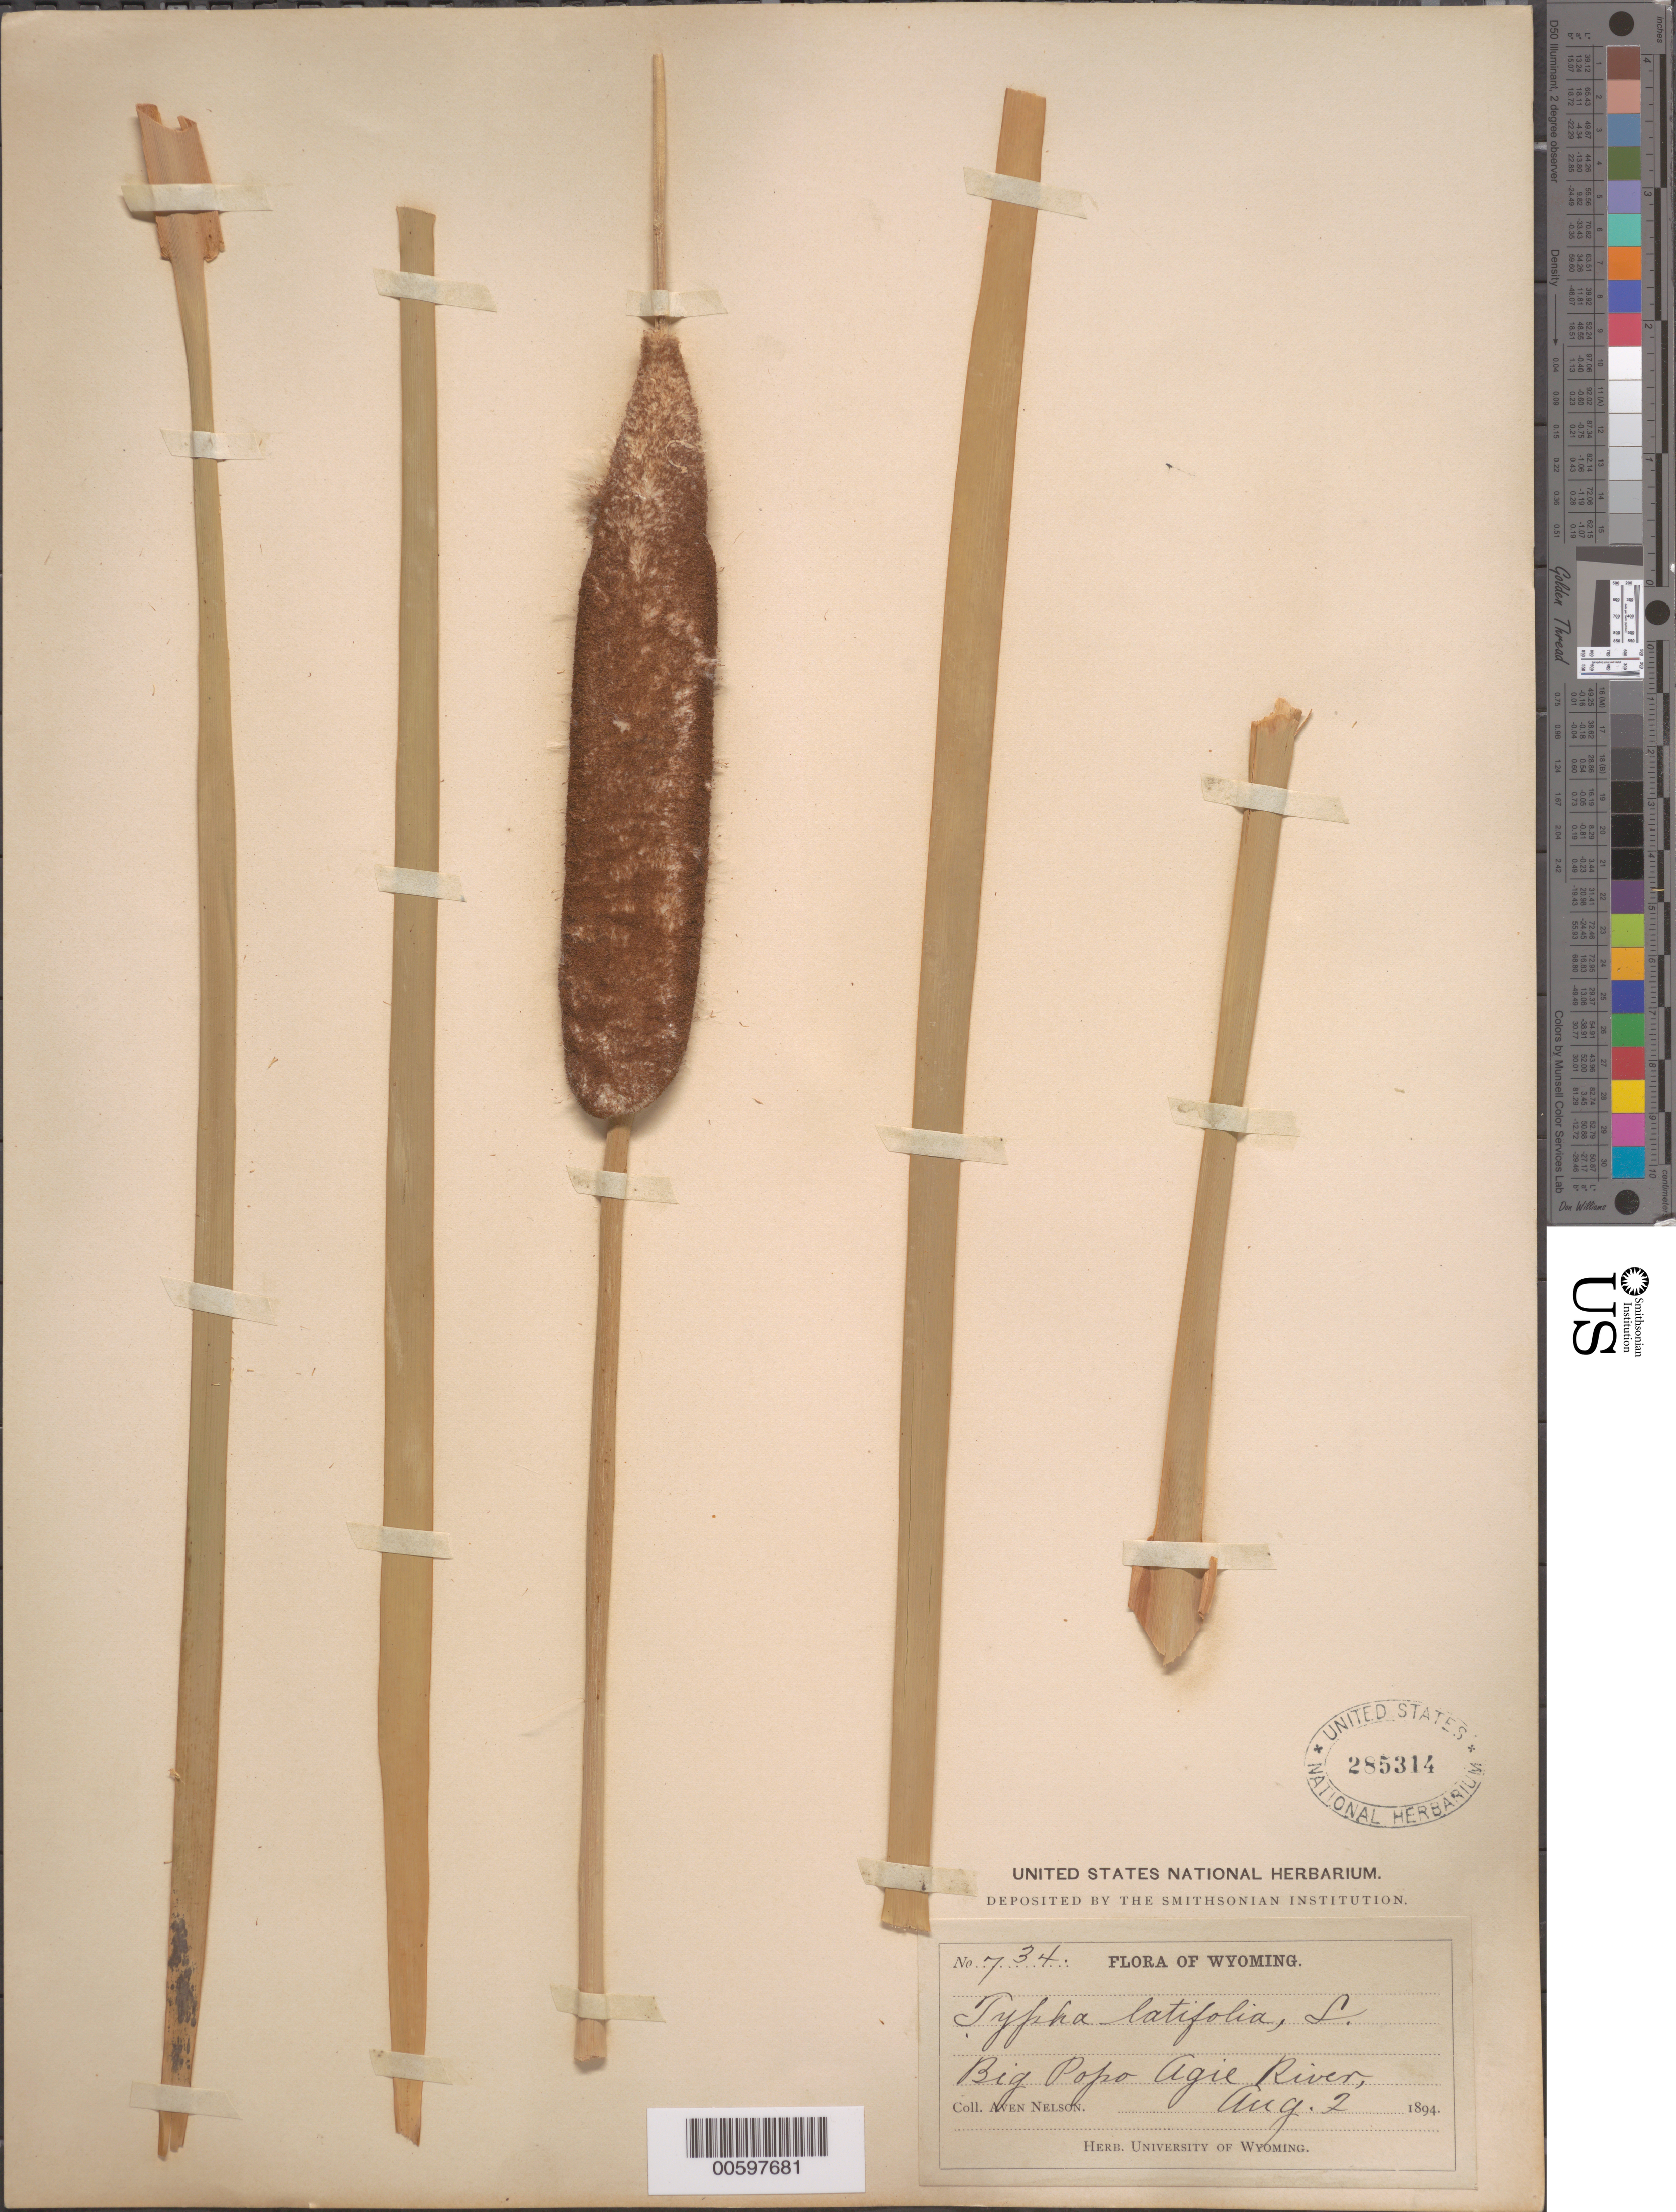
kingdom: Plantae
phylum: Tracheophyta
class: Liliopsida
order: Poales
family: Typhaceae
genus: Typha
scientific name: Typha latifolia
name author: L.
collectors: A. Nelson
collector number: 734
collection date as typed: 02 Aug 1894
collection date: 1894-08-02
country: United States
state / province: Wyoming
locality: Big Popo Angie River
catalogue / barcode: US 285314